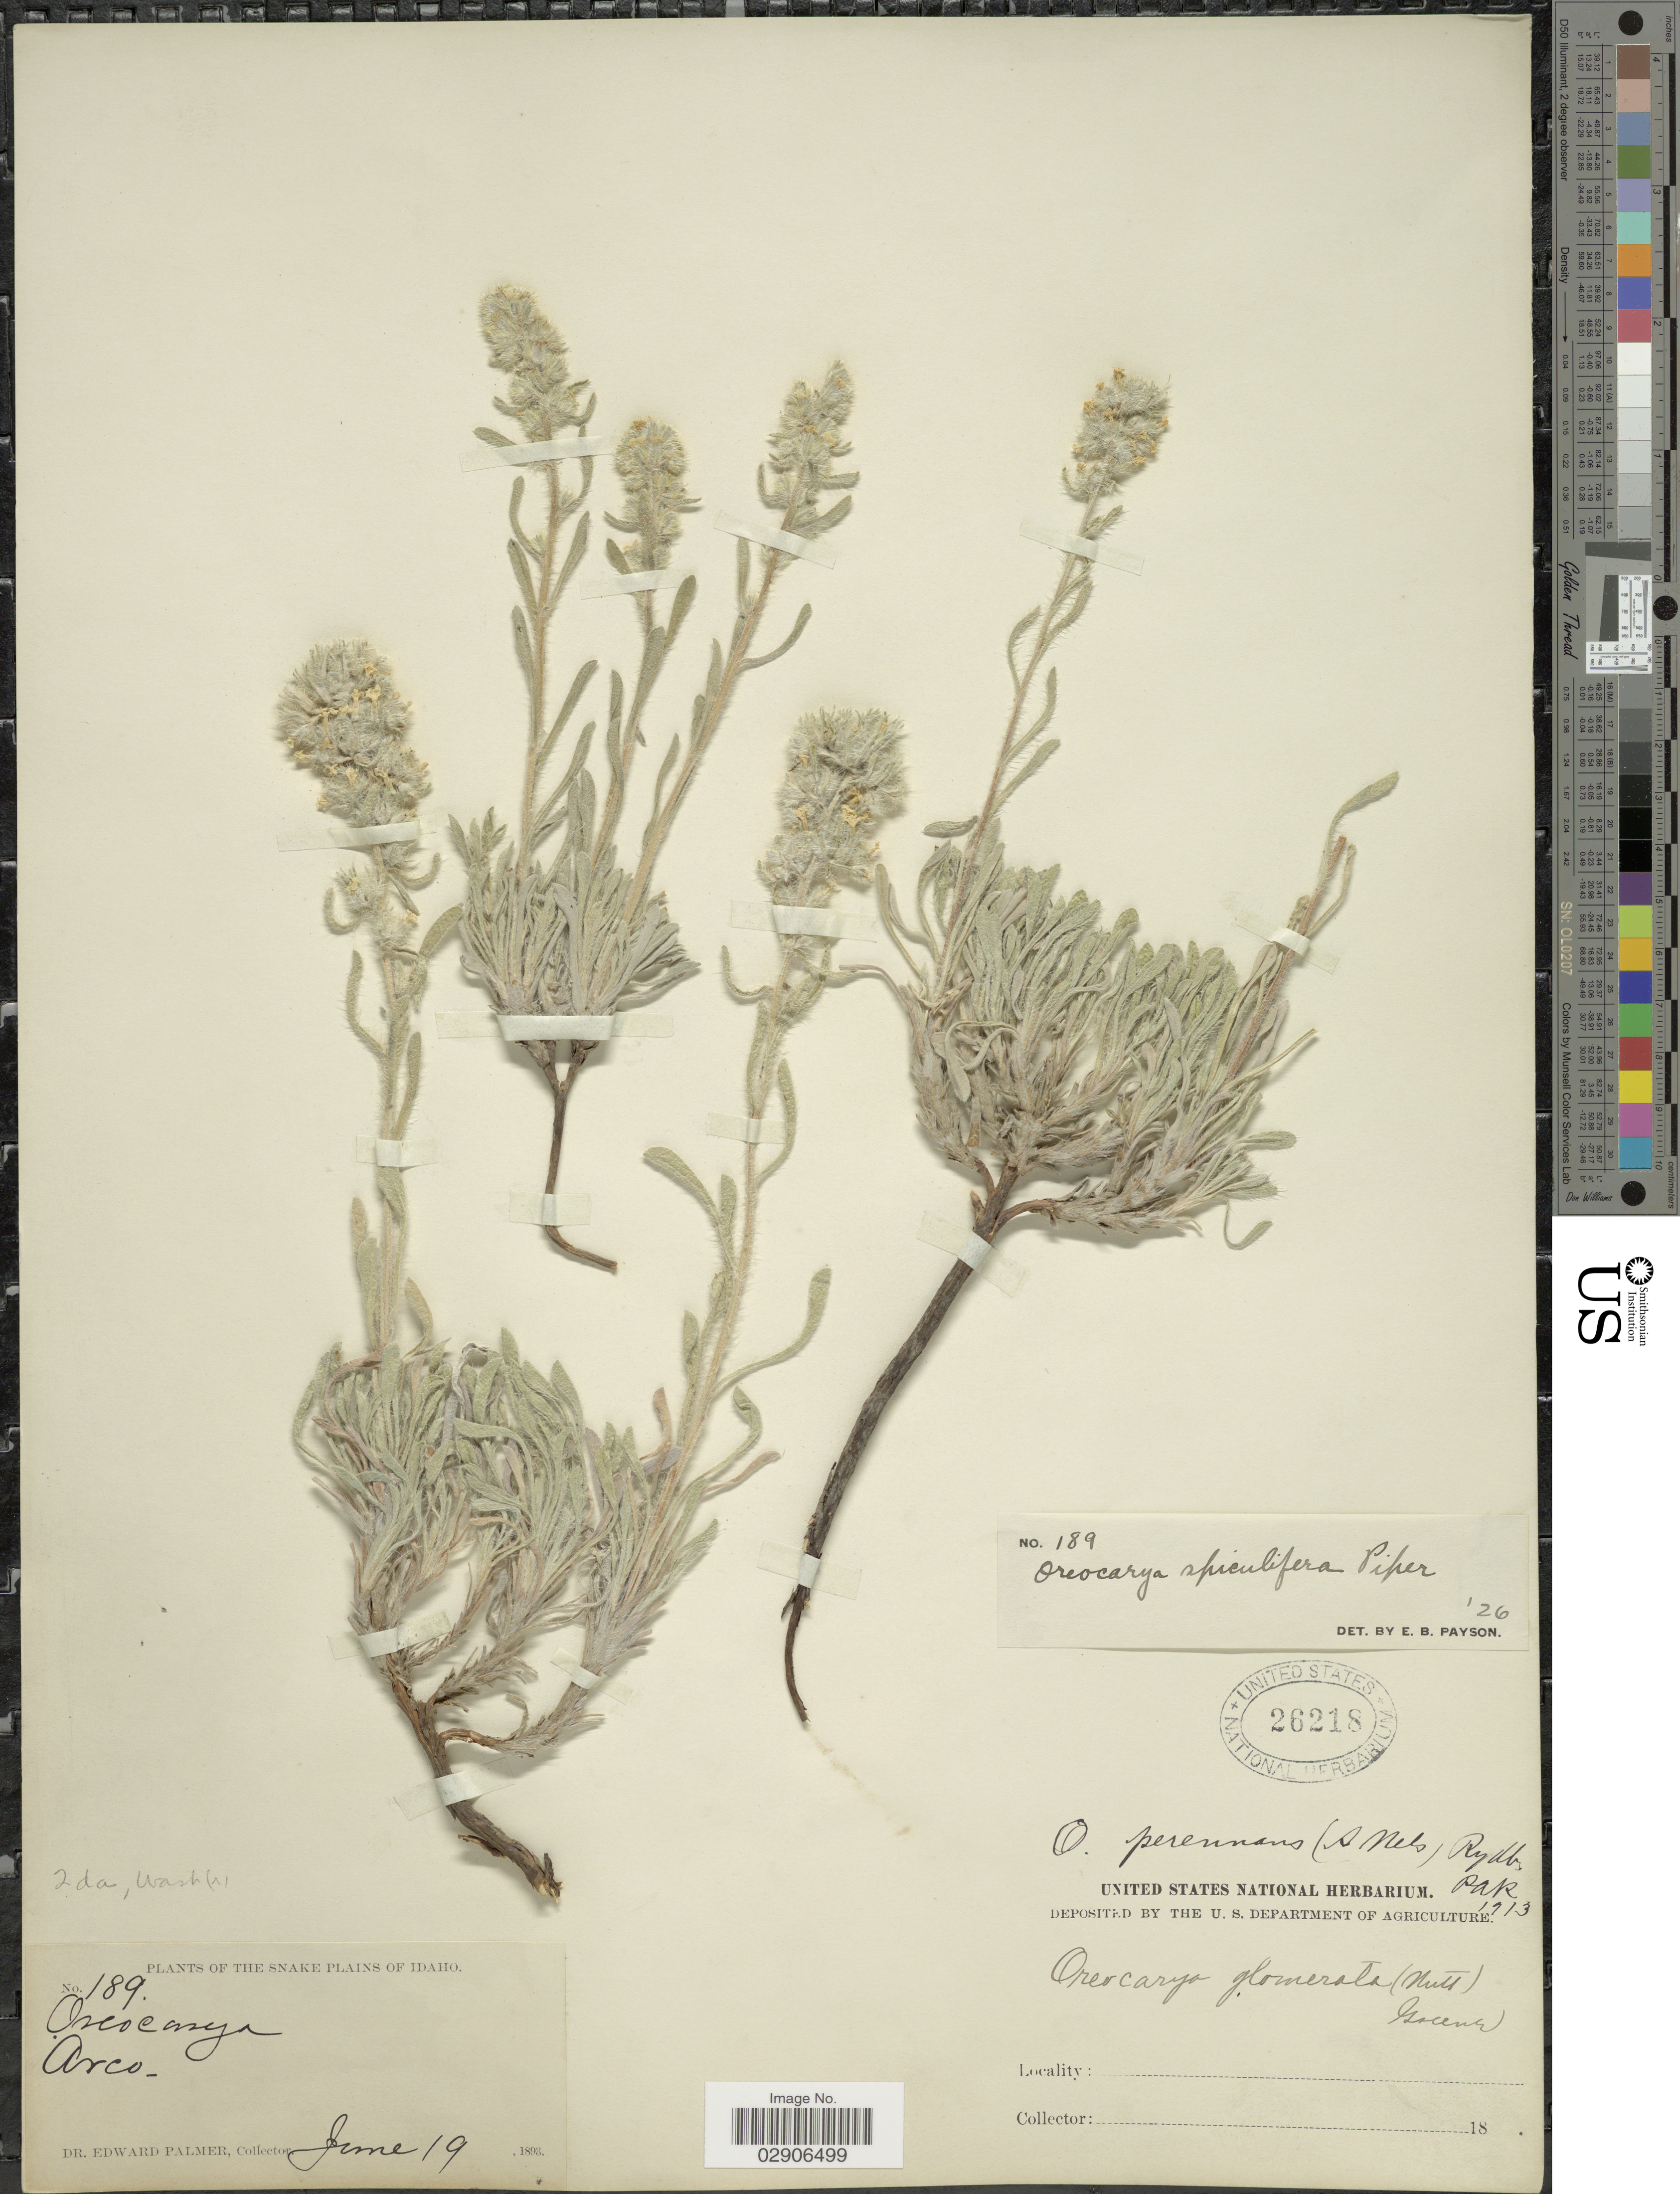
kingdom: Plantae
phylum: Tracheophyta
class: Magnoliopsida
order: Boraginales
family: Boraginaceae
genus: Oreocarya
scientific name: Oreocarya spiculifera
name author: Piper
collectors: E. Palmer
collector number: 189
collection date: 1893-06-19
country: United States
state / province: Idaho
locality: The Snake Plains of Idaho.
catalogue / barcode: US 26218